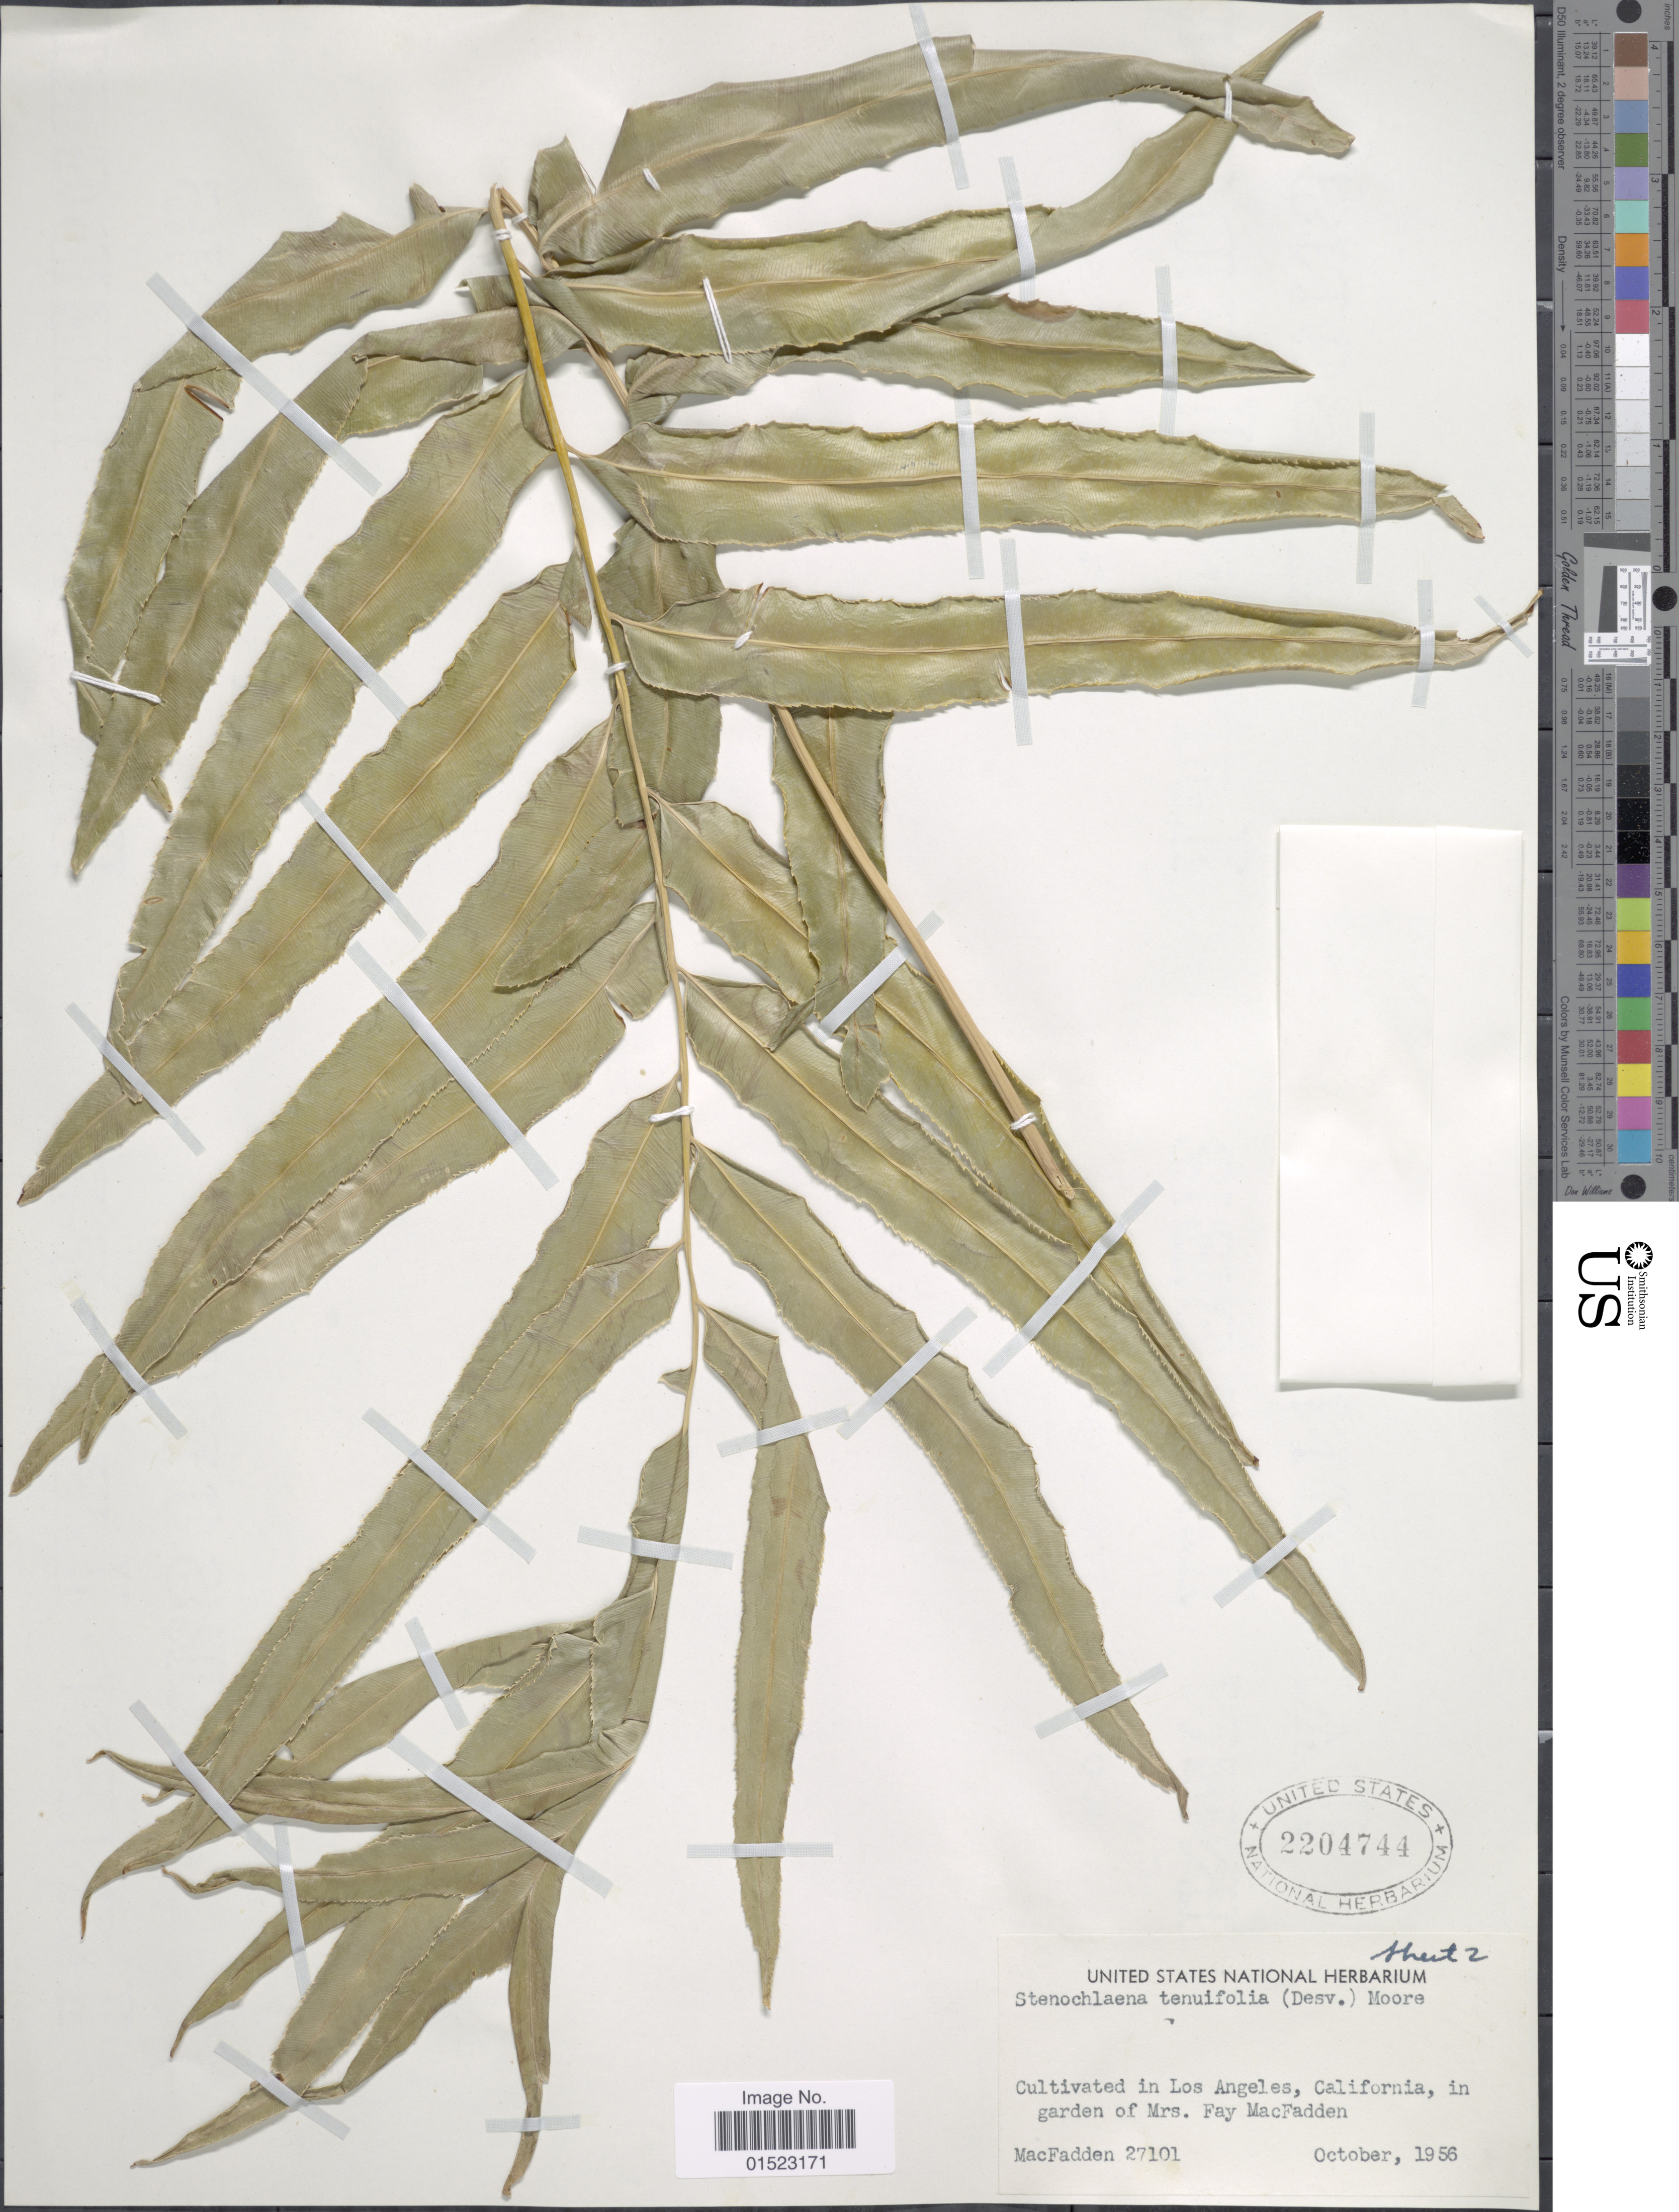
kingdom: Plantae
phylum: Tracheophyta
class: Polypodiopsida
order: Polypodiales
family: Blechnaceae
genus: Stenochlaena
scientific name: Stenochlaena tenuifolia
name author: (Desv.) T. Moore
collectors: F. MacFadden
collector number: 27101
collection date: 1956-10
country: United States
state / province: California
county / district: Los Angeles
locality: Los Angeles, in garden of Mrs. Far Macfadden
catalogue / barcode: US 2204744